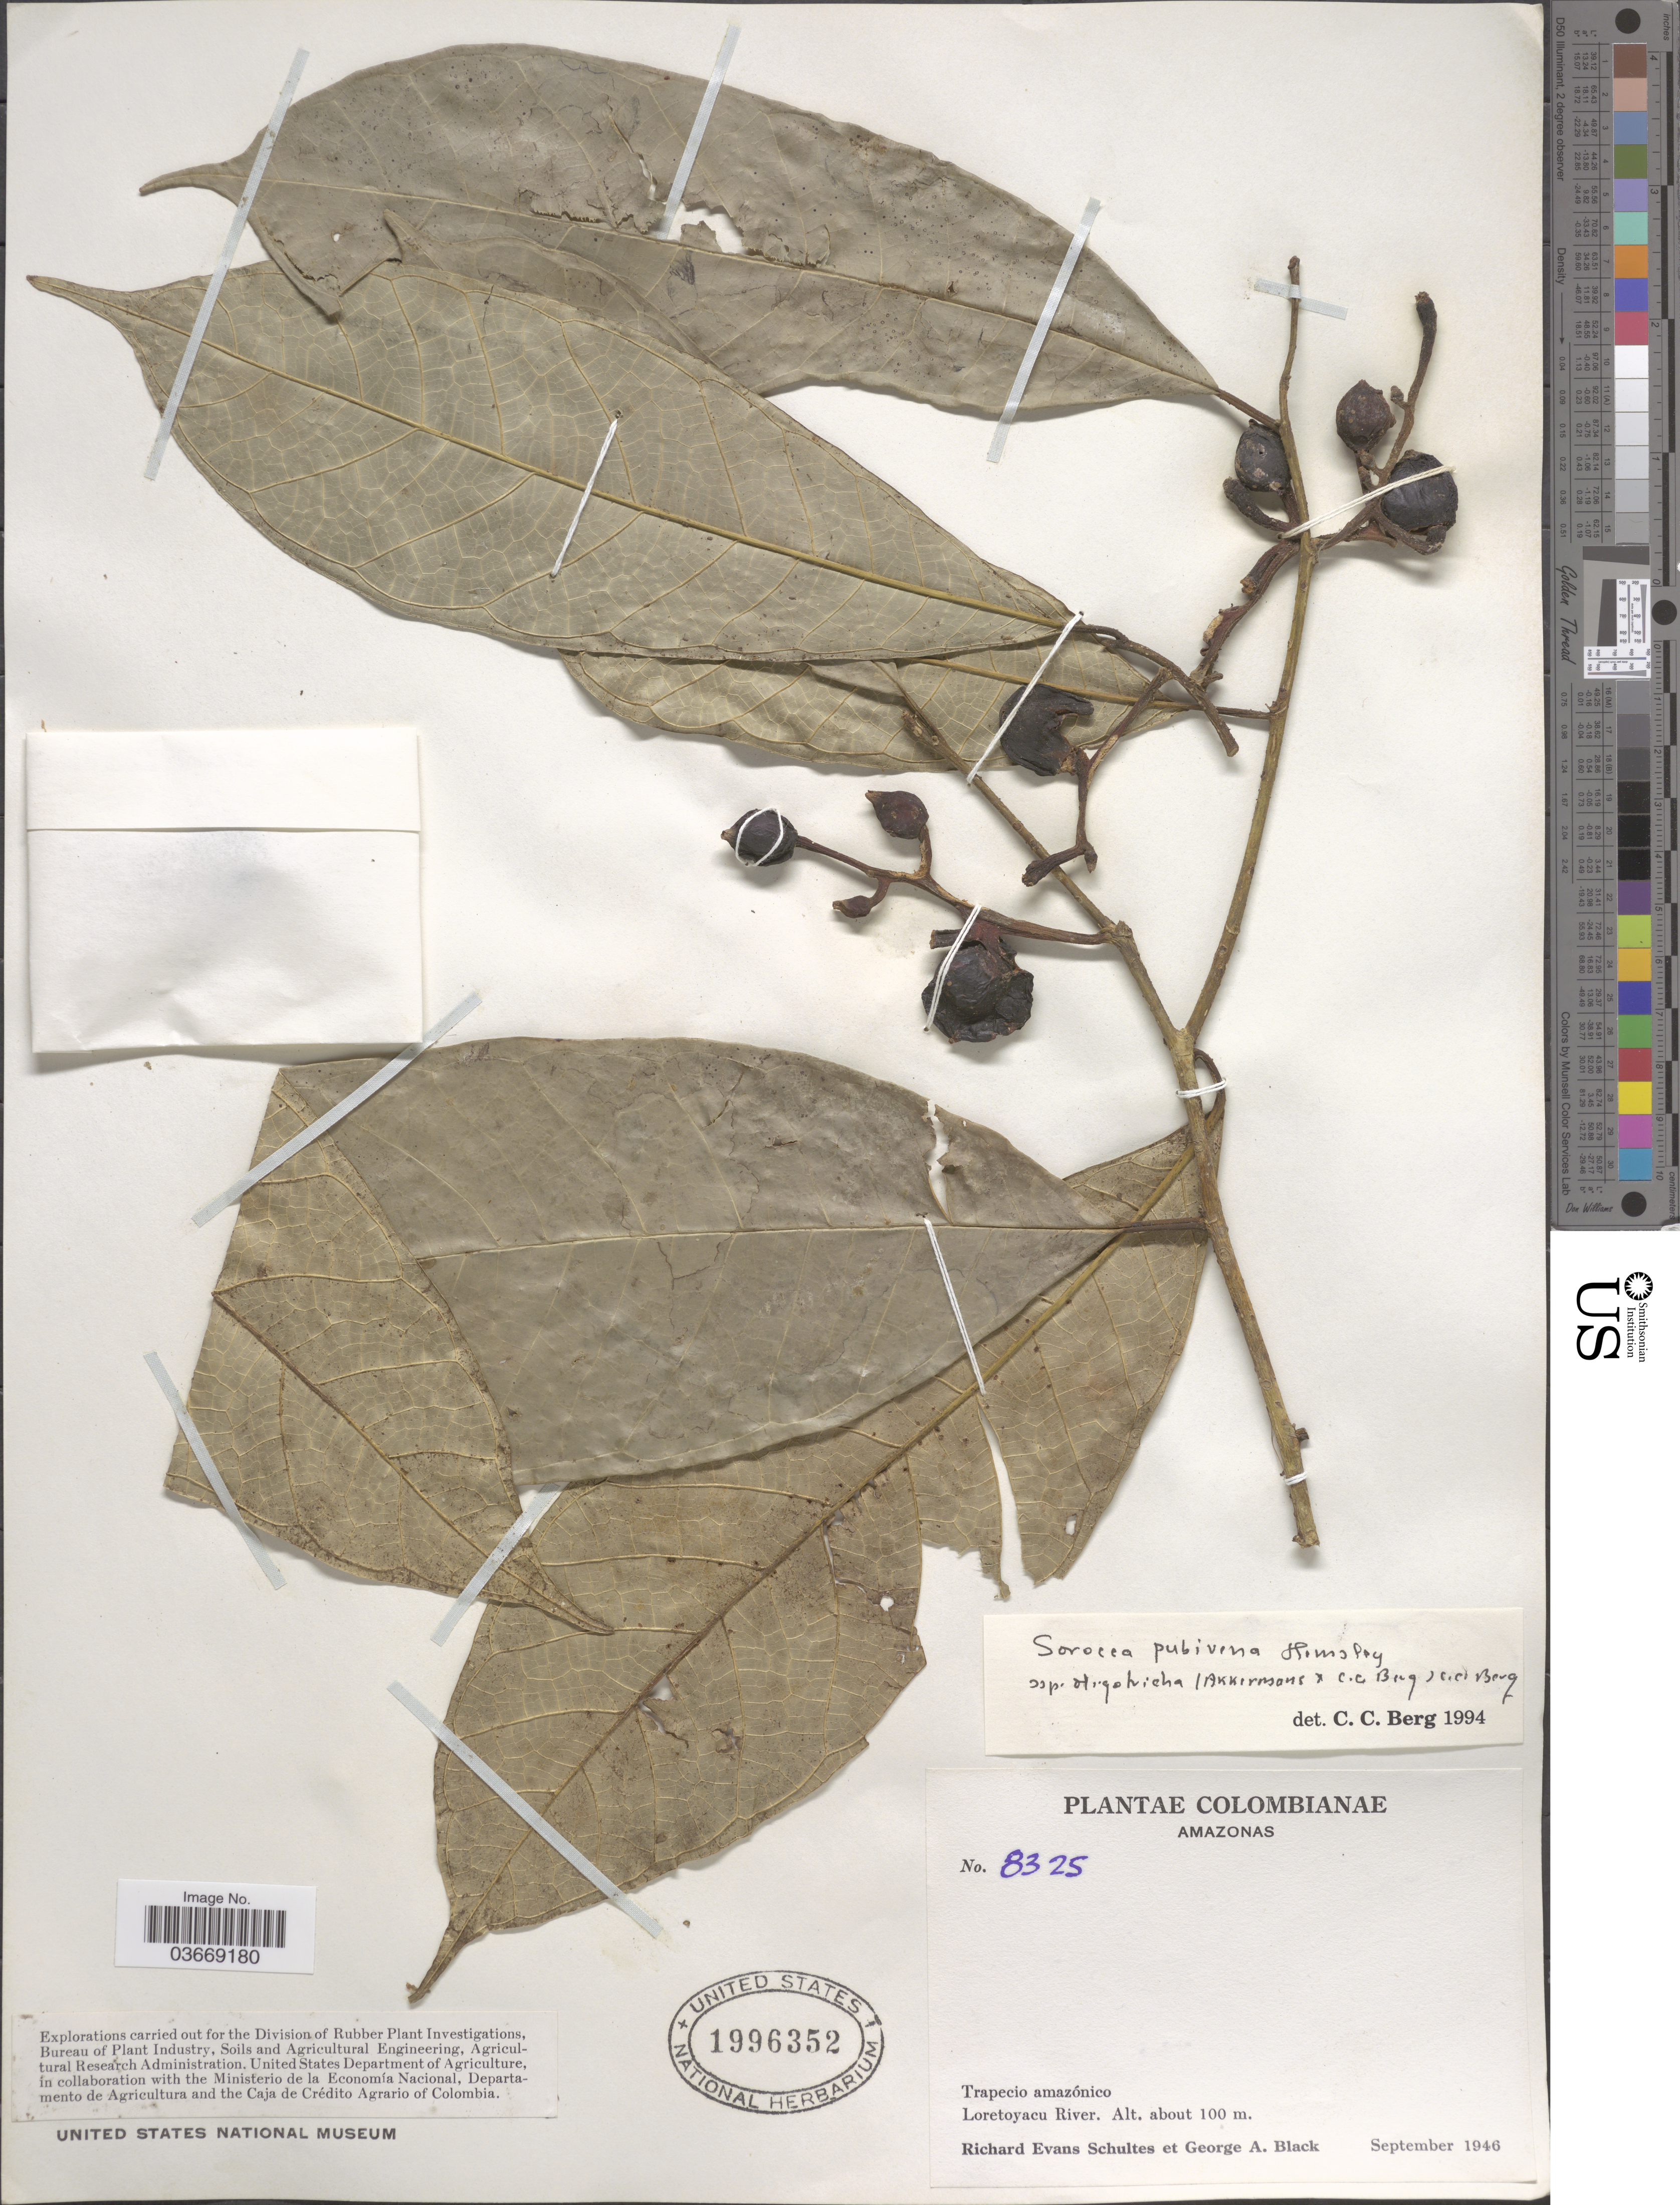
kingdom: Plantae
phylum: Tracheophyta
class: Magnoliopsida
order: Rosales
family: Moraceae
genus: Sorocea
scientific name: Sorocea pubivena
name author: Hemsl.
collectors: R. E. Schultes & G. A. Black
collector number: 8325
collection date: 1946-09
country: Colombia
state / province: Amazônas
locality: Trapecio amazónico, Loretoyacu River.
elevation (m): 100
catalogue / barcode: US 1996352